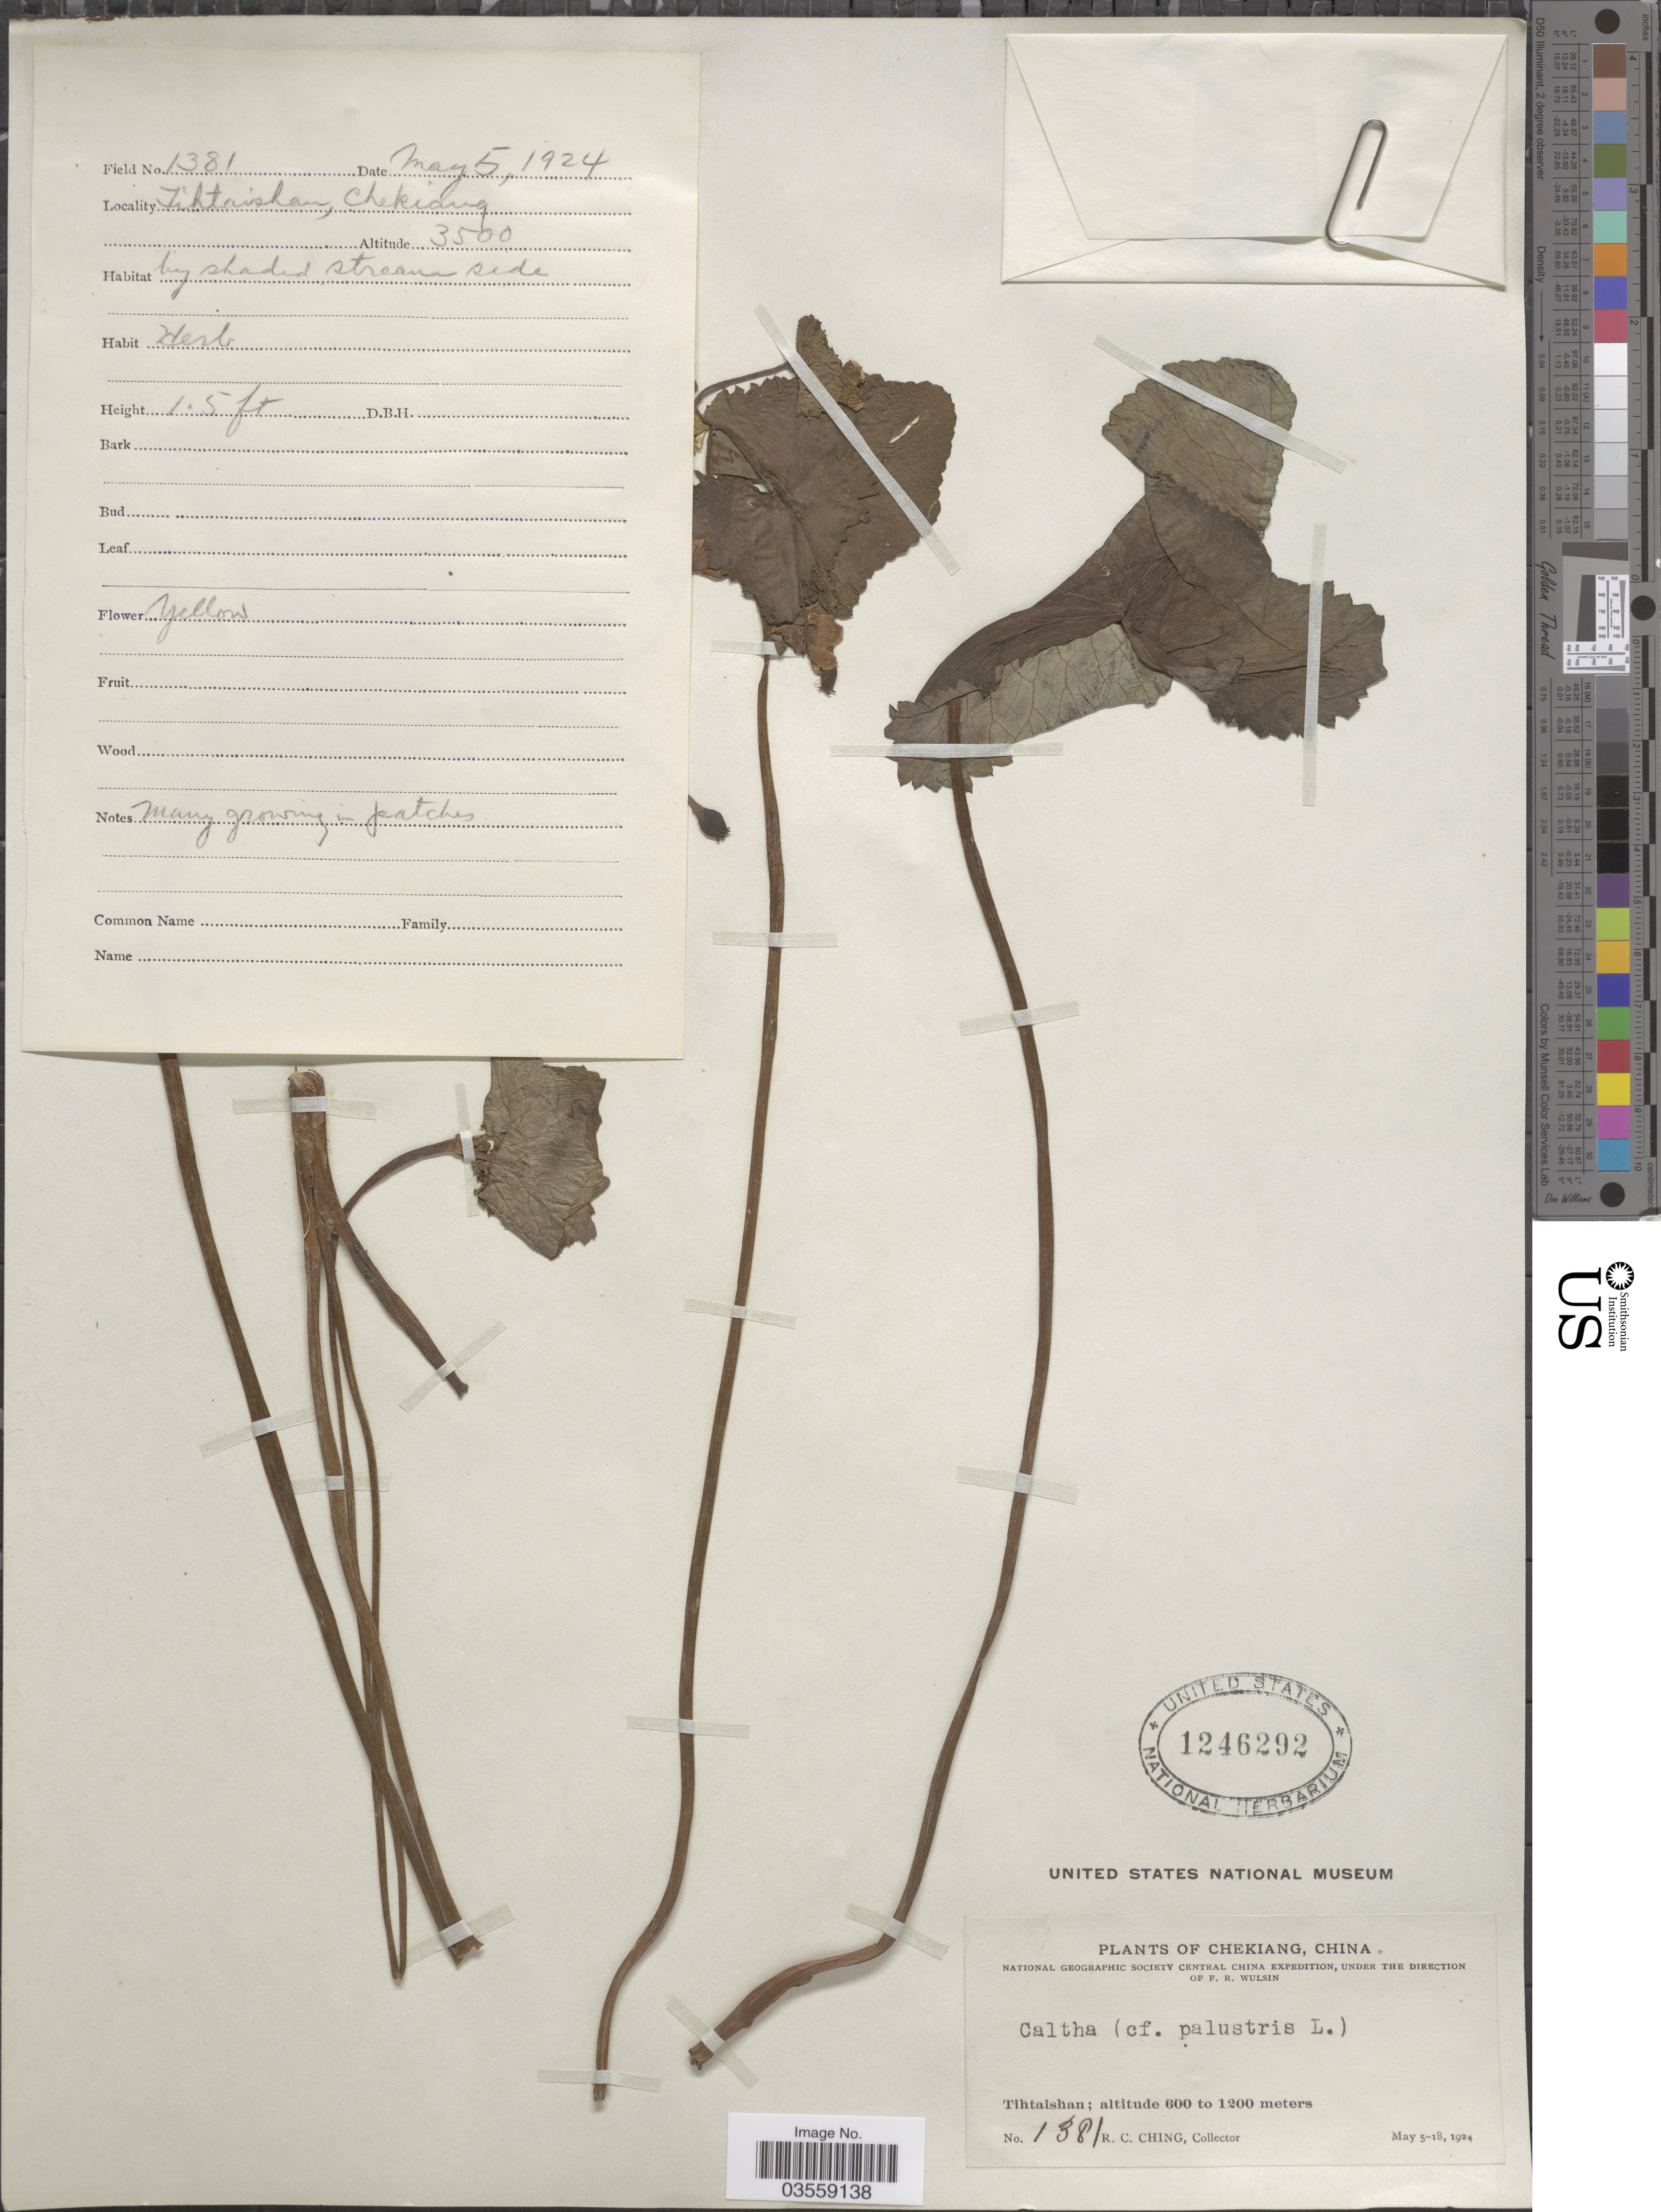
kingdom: Plantae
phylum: Tracheophyta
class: Magnoliopsida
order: Ranunculales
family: Ranunculaceae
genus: Caltha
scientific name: Caltha palustris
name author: L.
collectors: R. C. Ching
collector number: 1381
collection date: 1924-05-05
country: China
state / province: Zhejiang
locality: Chekiang, Tihtaishan.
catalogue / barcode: US 1246292